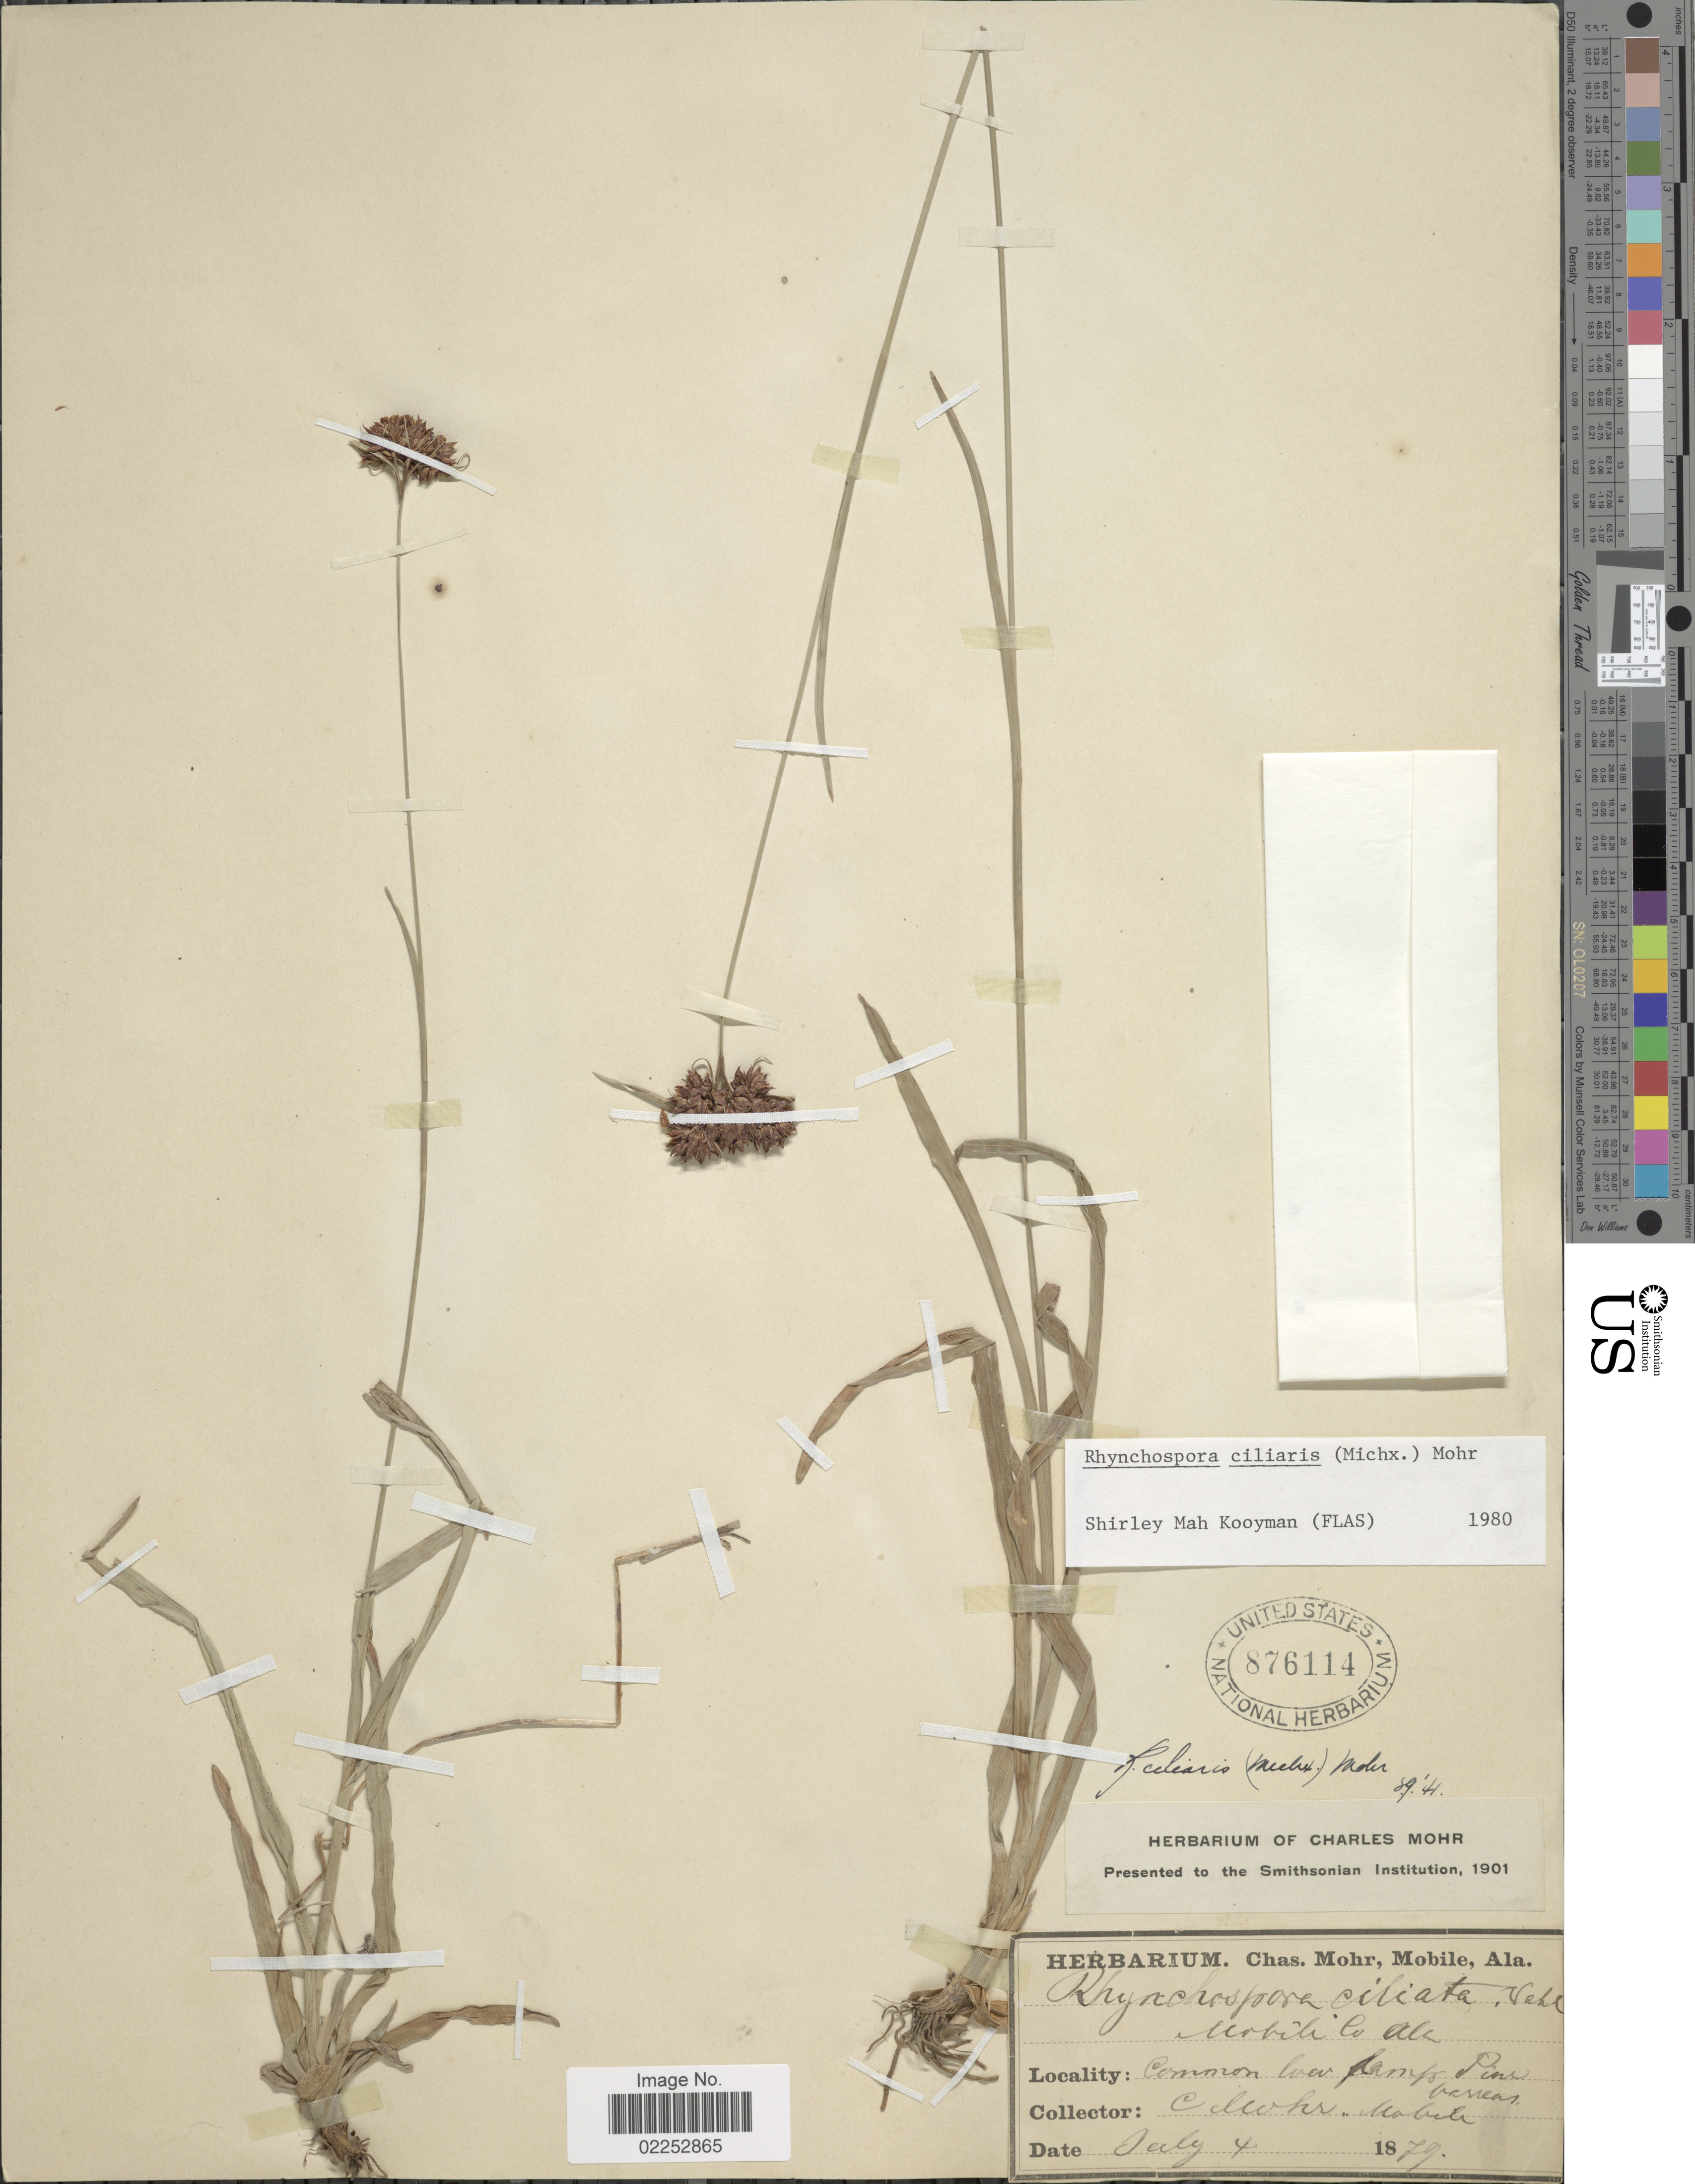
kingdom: Plantae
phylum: Tracheophyta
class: Liliopsida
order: Poales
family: Cyperaceae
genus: Rhynchospora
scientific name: Rhynchospora ciliaris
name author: (Michx.) C. Mohr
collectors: Mohr, C. T. (herbarium)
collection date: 1879-07-04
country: United States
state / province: Alabama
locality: Mobile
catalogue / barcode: US 876114